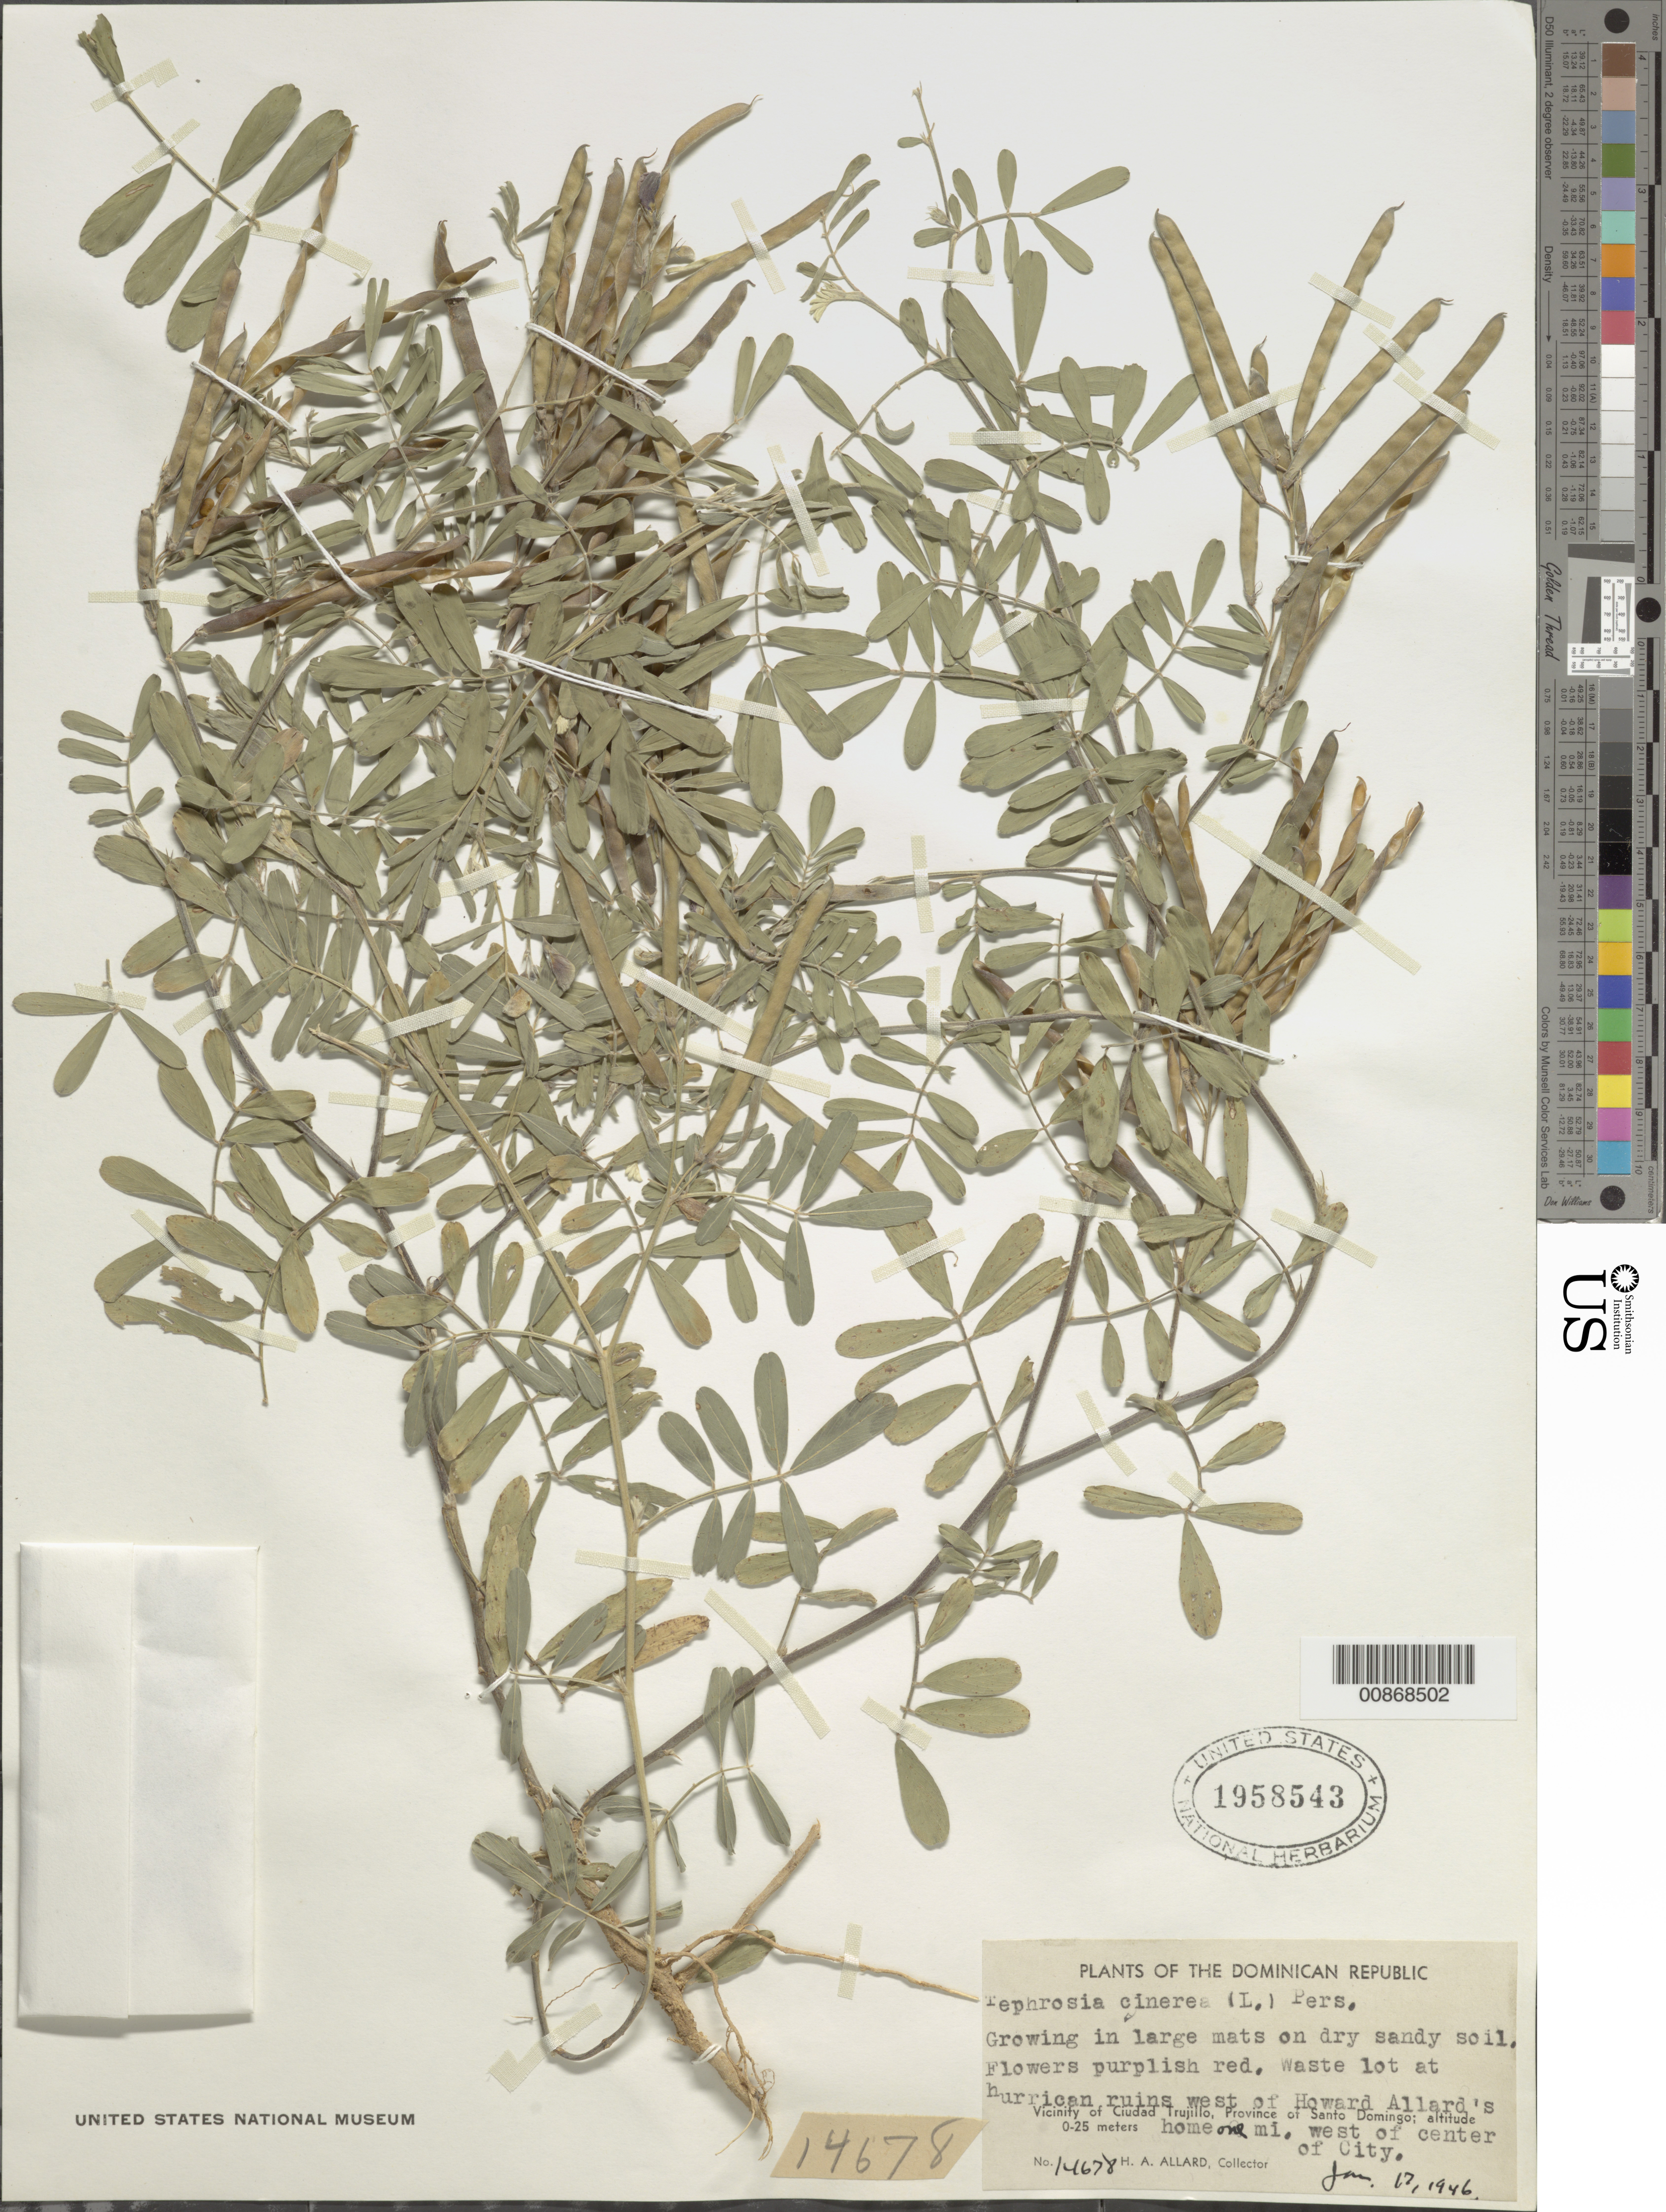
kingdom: Plantae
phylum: Tracheophyta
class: Magnoliopsida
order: Fabales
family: Fabaceae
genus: Tephrosia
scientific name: Tephrosia cinerea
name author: (L.) Pers.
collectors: H. A. Allard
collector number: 14678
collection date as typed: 17 Jan 1946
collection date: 1946-01-17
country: Dominican Republic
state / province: Distrito Nacional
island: Hispaniola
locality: Vicinity of Ciudad Trujillo, Province of Santo Domingo (obsolete). Waste lot at hurrican ruins west of Howard Allard's home, 1 mi. W of center of city.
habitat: Waste lot. On dry sandy soil.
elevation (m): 0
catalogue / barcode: US 1958543